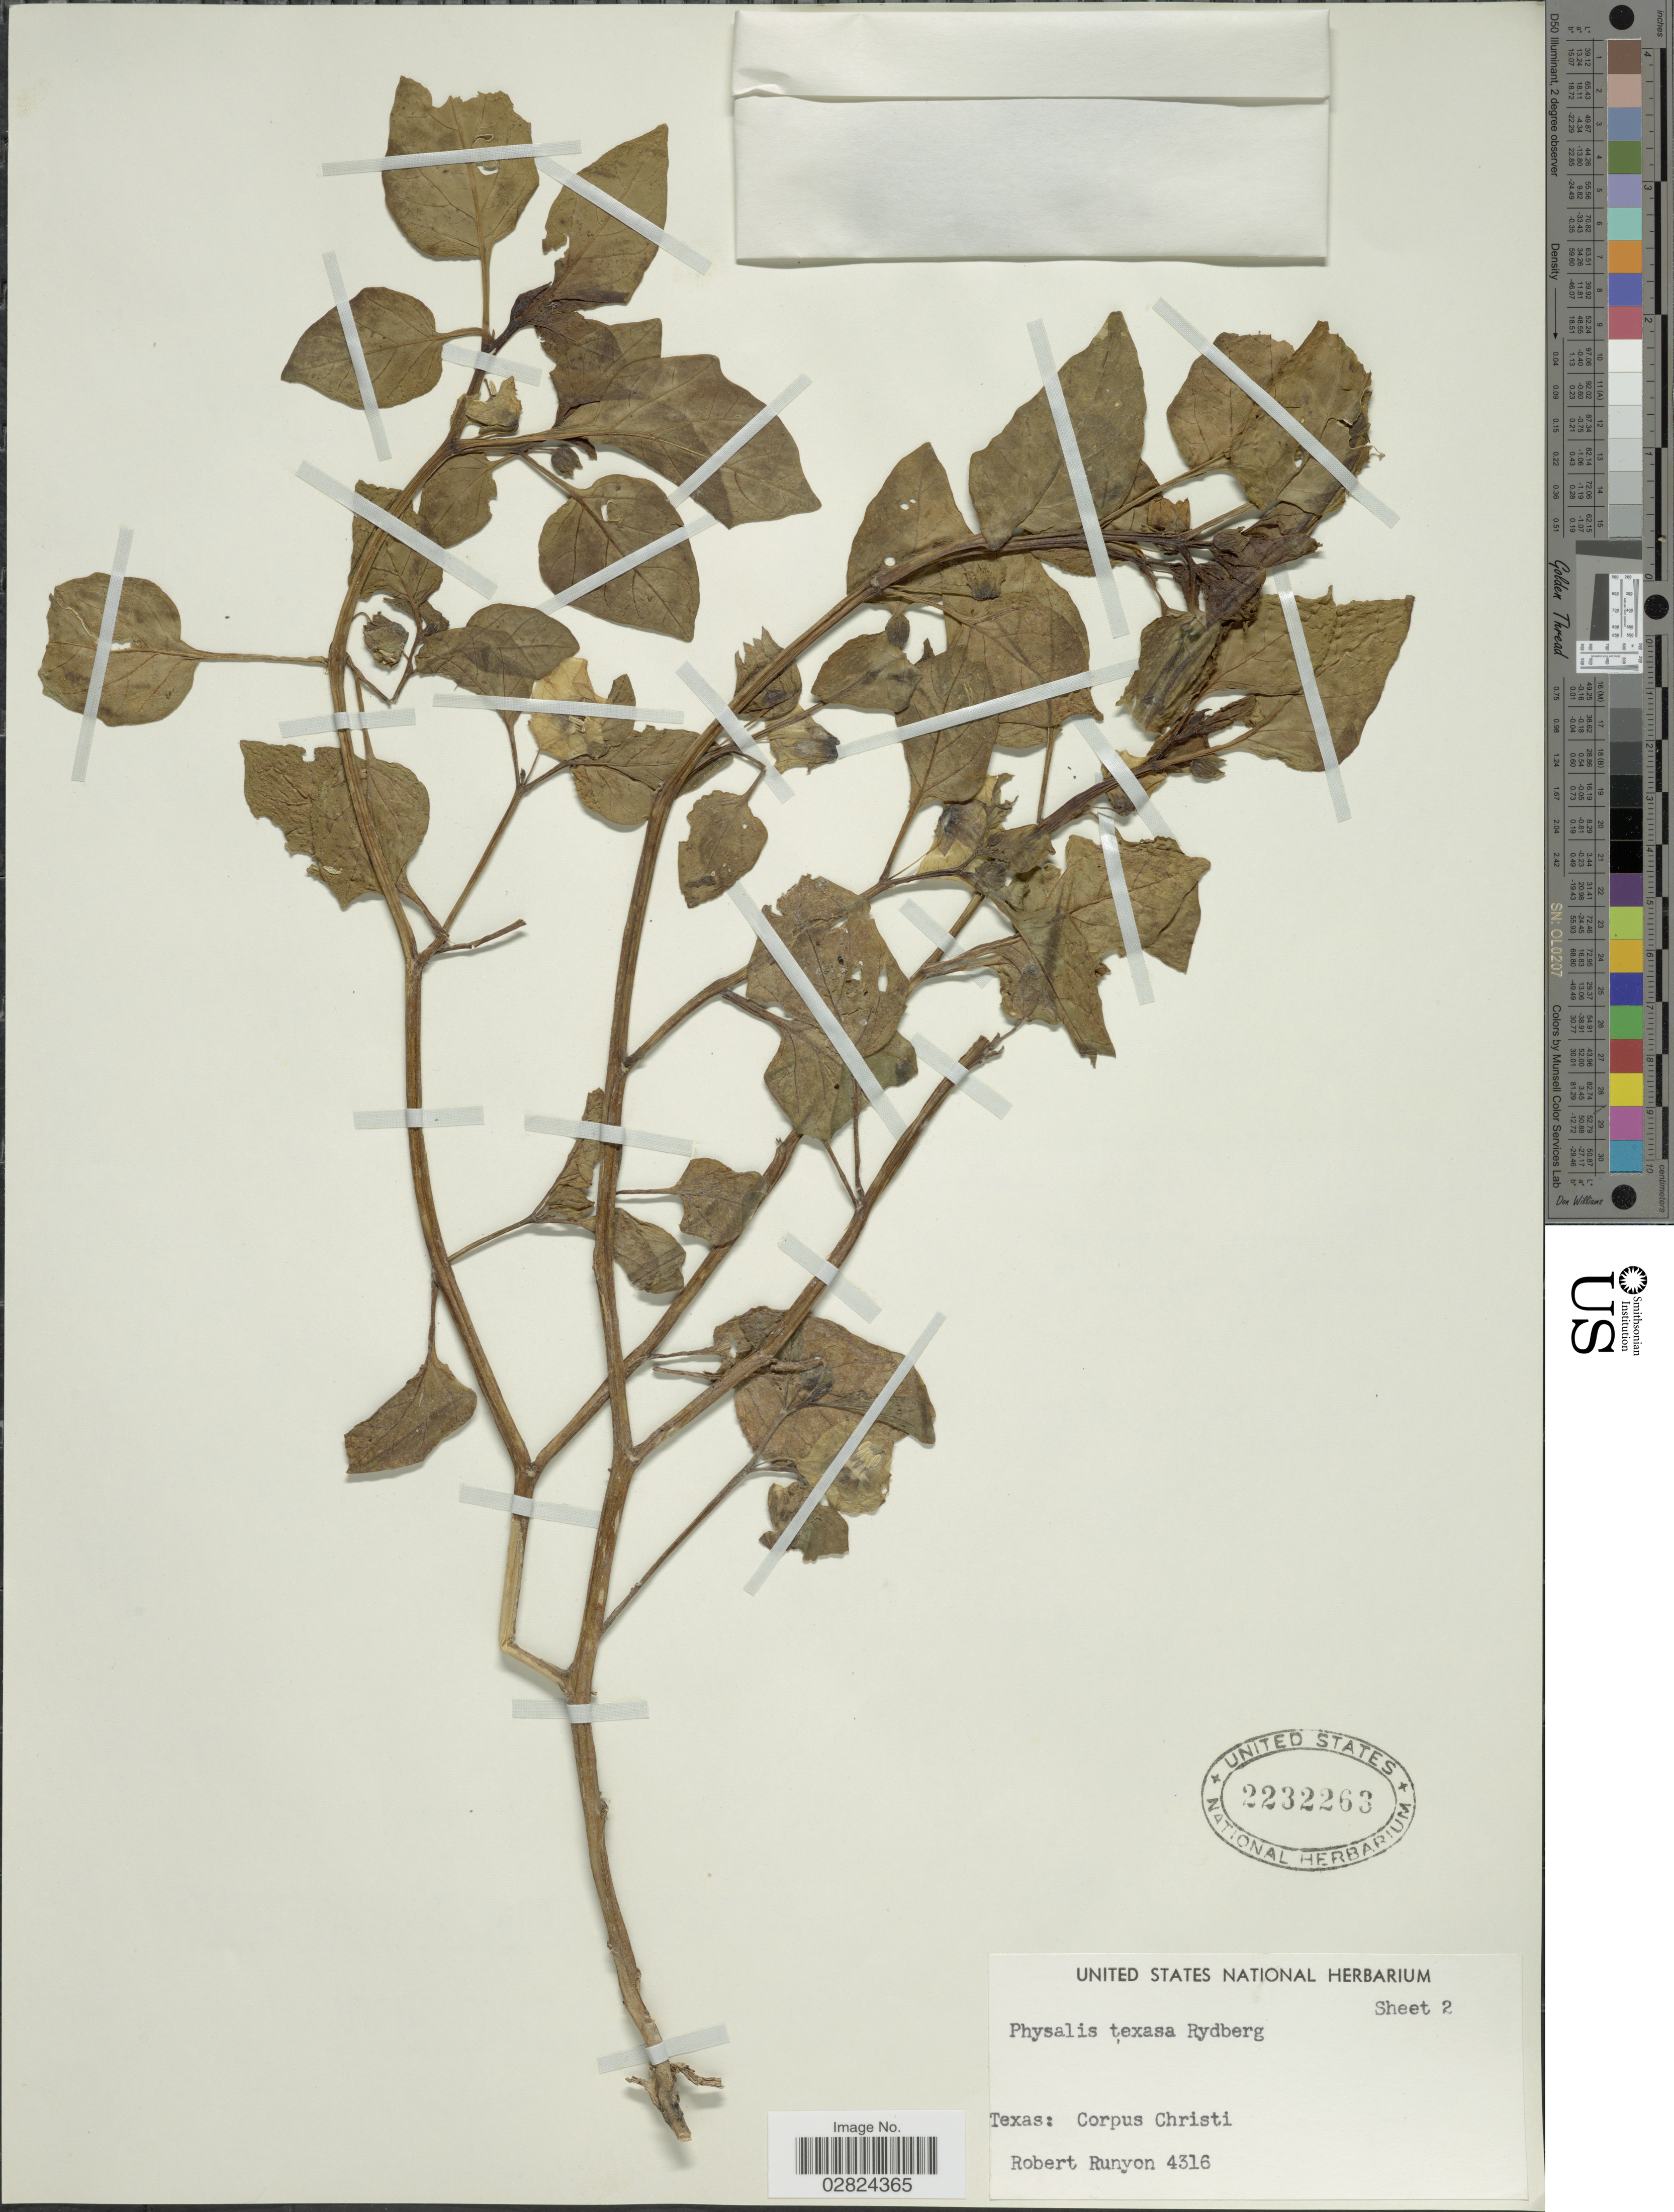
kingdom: Plantae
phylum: Tracheophyta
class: Magnoliopsida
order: Solanales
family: Solanaceae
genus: Physalis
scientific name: Physalis texana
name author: Rydb.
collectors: R. Runyon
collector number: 4316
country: United States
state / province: Texas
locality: Corpus Christi.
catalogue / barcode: US 2232263